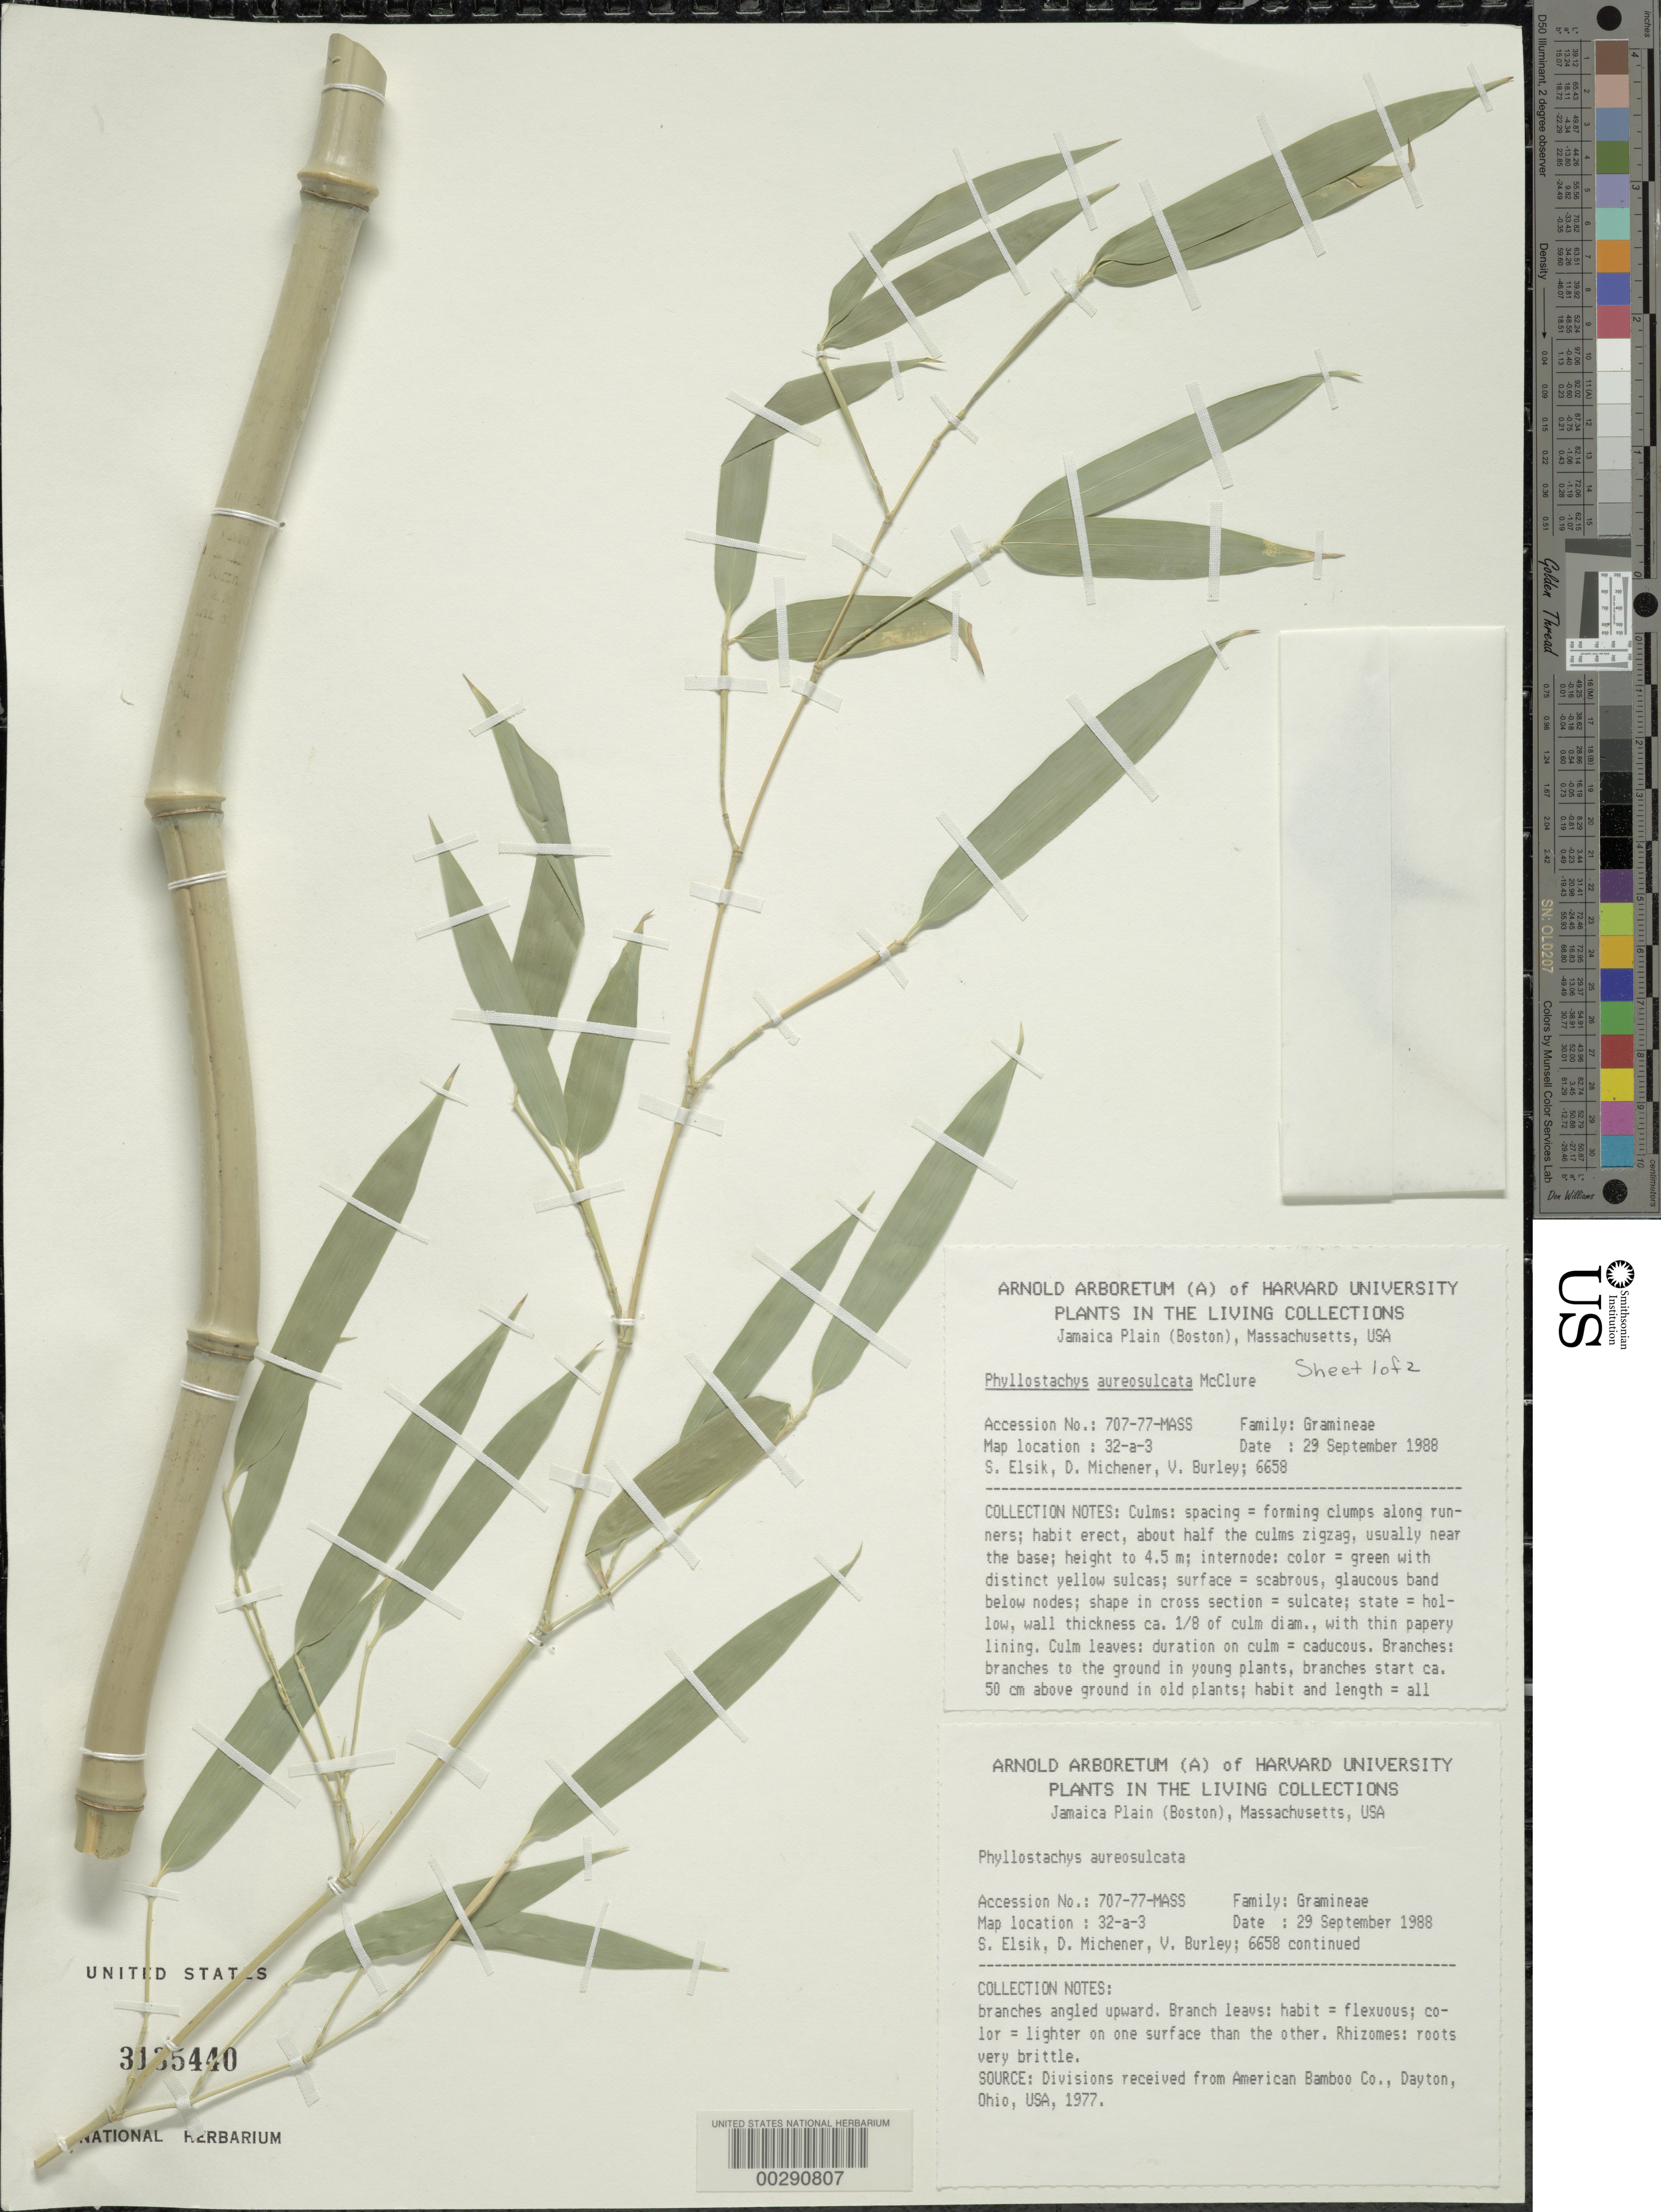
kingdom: Plantae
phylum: Tracheophyta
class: Liliopsida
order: Poales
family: Poaceae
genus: Phyllostachys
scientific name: Phyllostachys aureosulcata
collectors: S. Elsik, D. Michener & V. Burley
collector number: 6658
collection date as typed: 29 Sep 1988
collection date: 1988-09-29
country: United States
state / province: Florida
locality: Southern Florida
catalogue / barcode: US 3135440